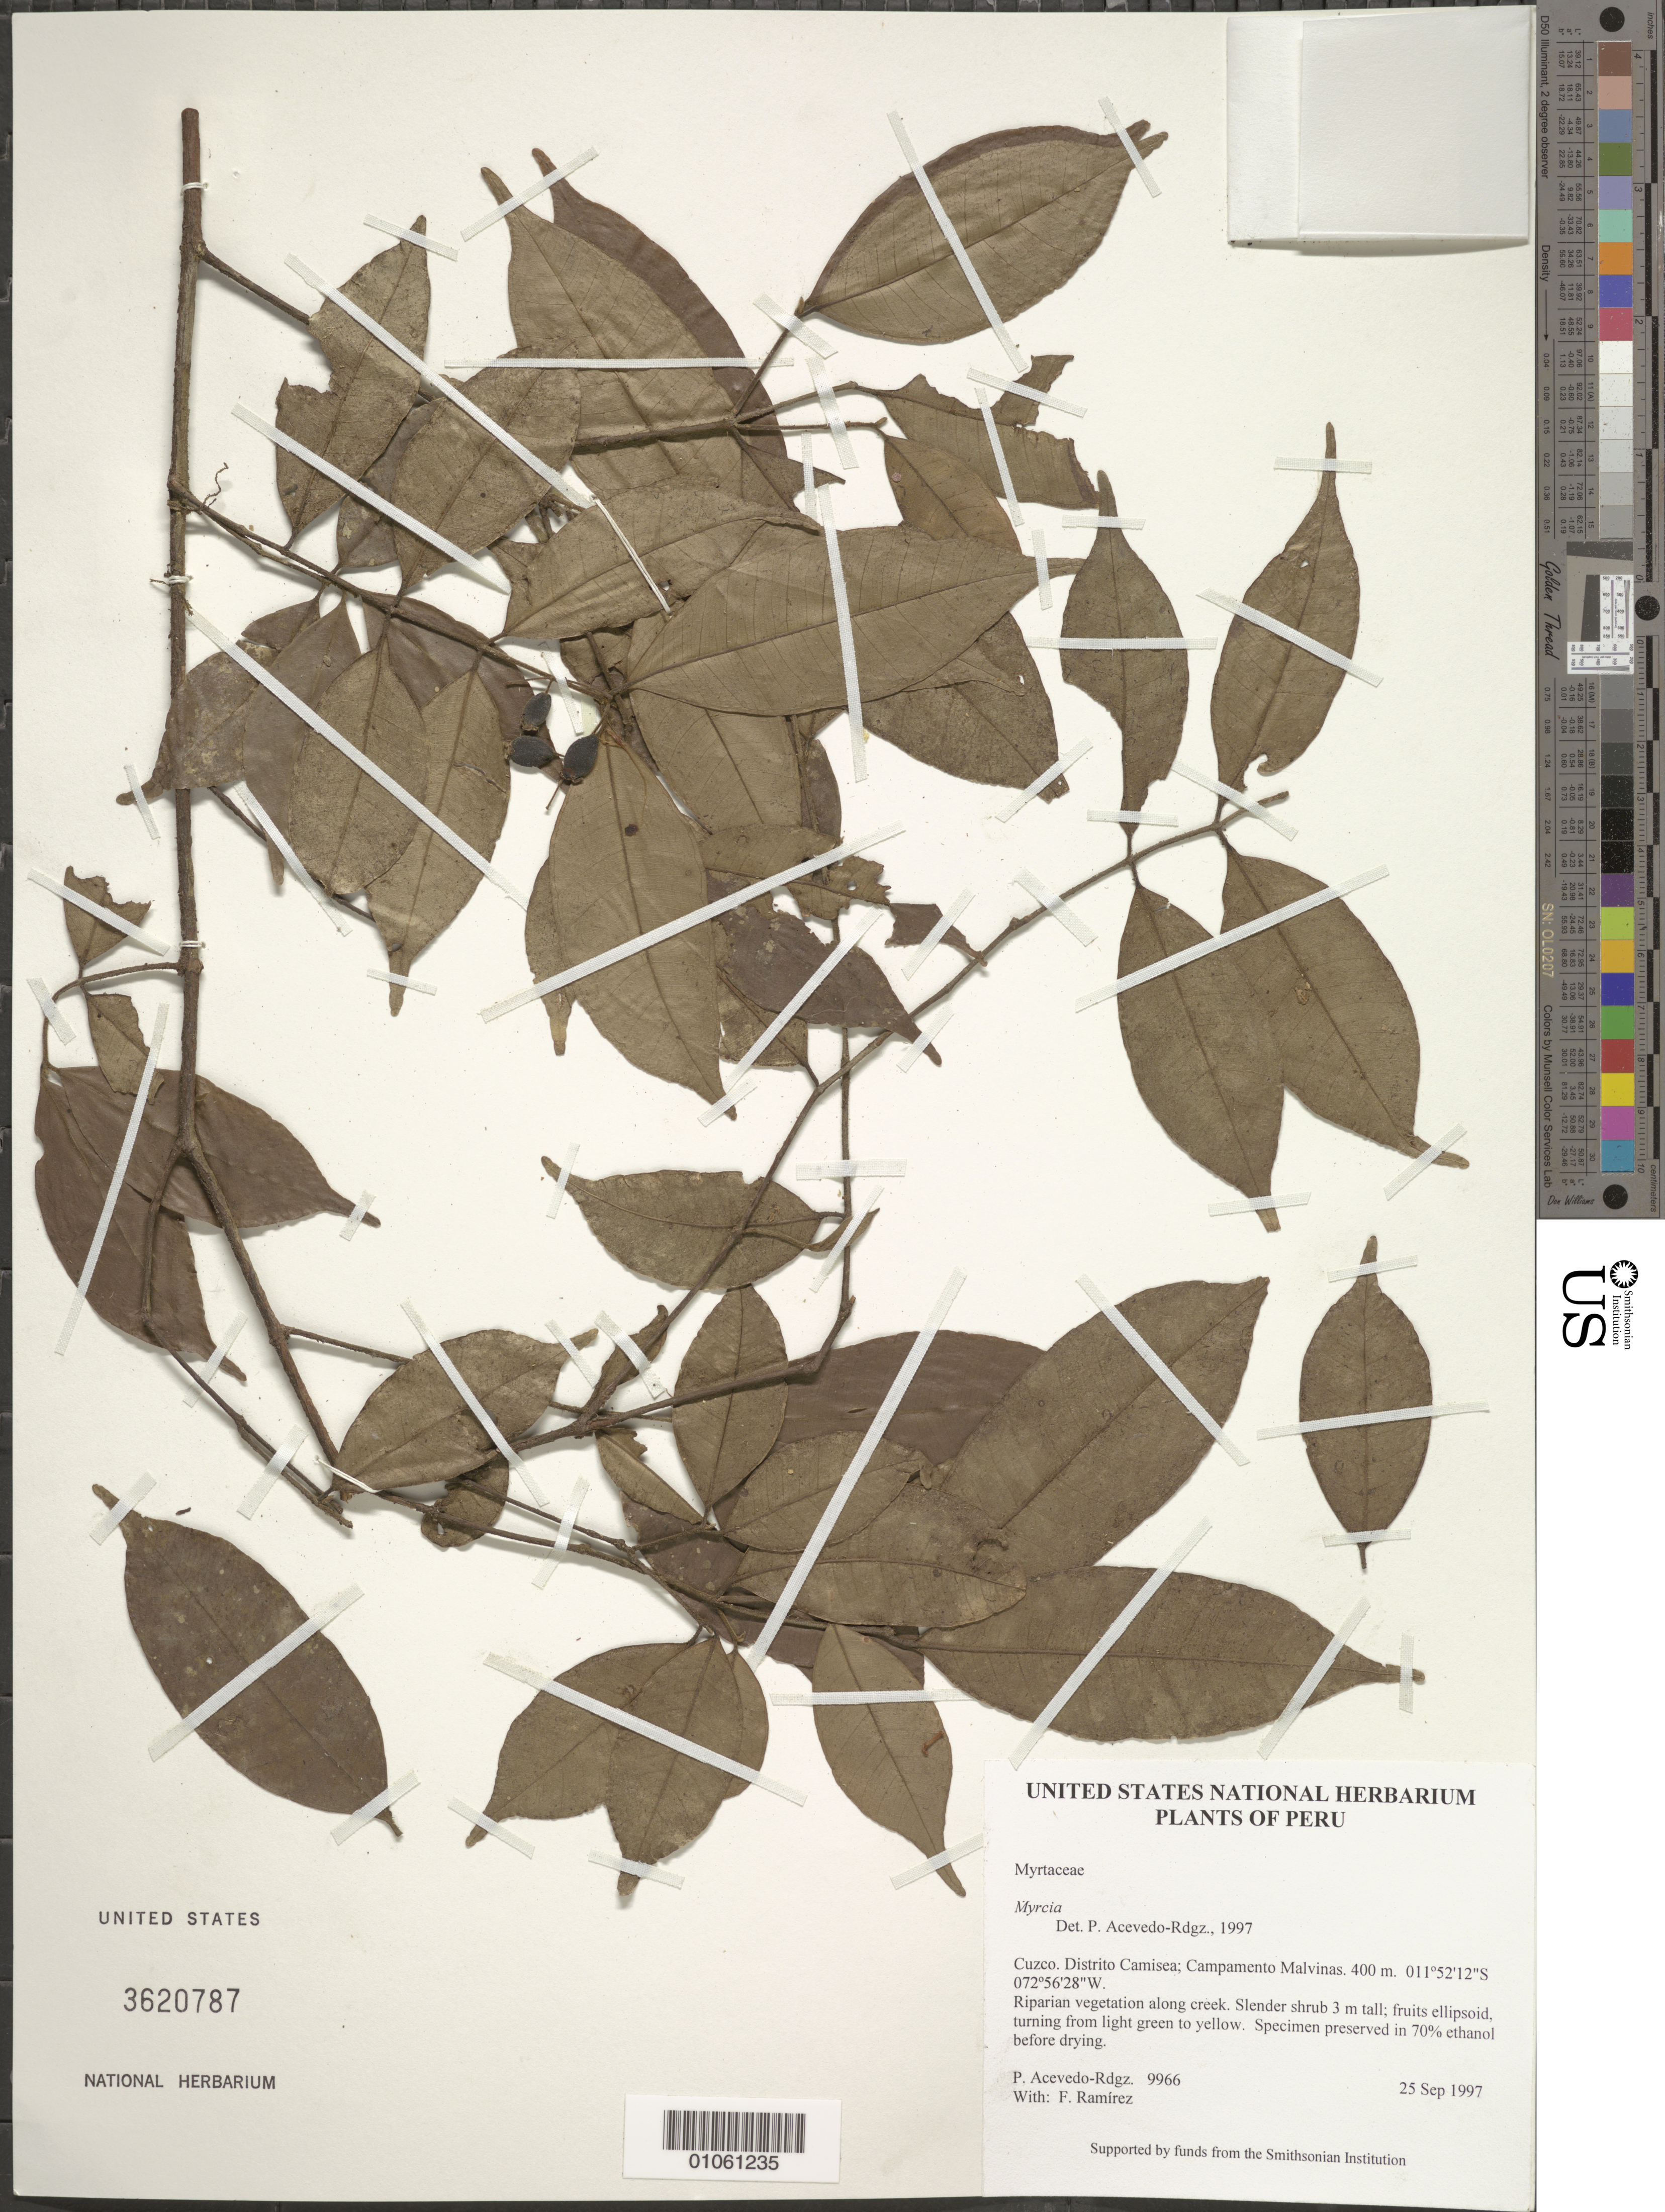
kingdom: Plantae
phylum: Tracheophyta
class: Magnoliopsida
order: Myrtales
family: Myrtaceae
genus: Myrcia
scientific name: Myrcia sp.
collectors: P. Acevedo-Rodr. & F. Ramirez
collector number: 9966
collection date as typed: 25 Sep 1997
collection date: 1997-09-25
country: Peru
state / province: Cusco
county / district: Cusco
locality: Distrito Camisea; Campamento Malvinas.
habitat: Riparian vegetation along creek.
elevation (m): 400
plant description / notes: US, MO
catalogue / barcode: US 3620787